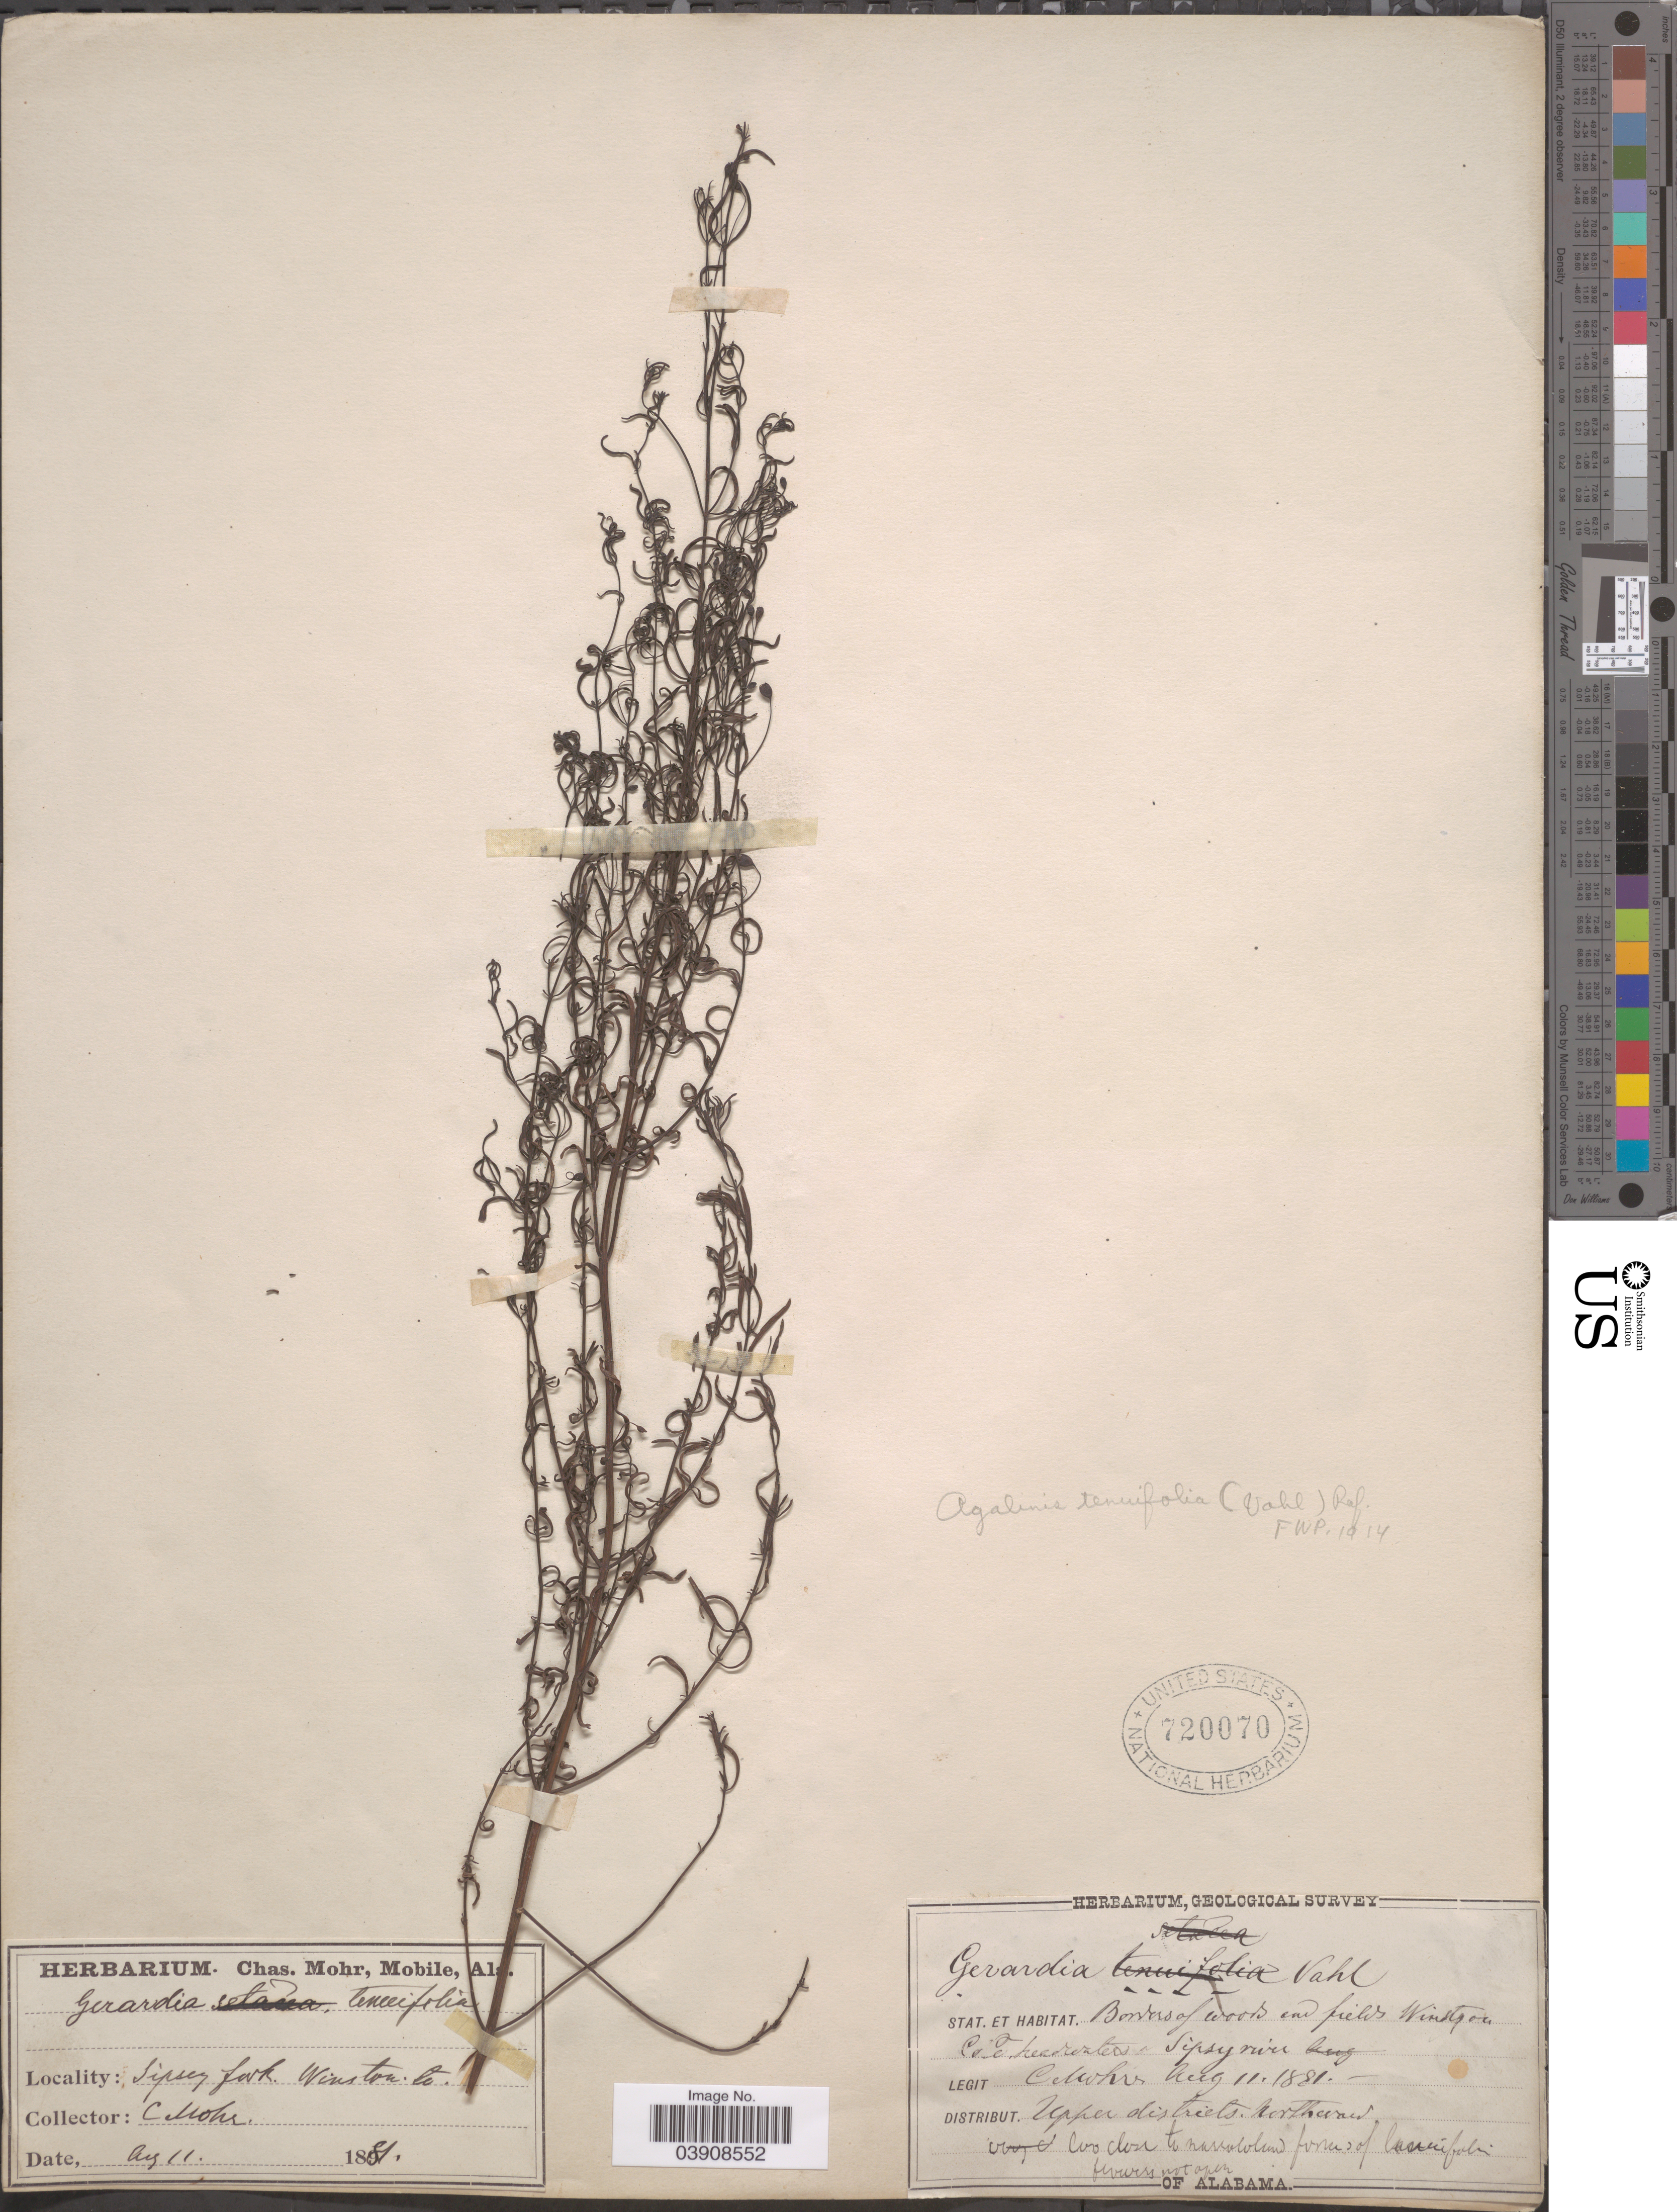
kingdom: Plantae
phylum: Tracheophyta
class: Magnoliopsida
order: Lamiales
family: Orobanchaceae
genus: Agalinis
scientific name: Agalinis tenuifolia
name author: (Vahl) Raf.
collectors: Mohr, C. T. (herbarium)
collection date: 1881-08-11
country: United States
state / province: Alabama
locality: Sipsey river. Winston Co.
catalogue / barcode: US 720070